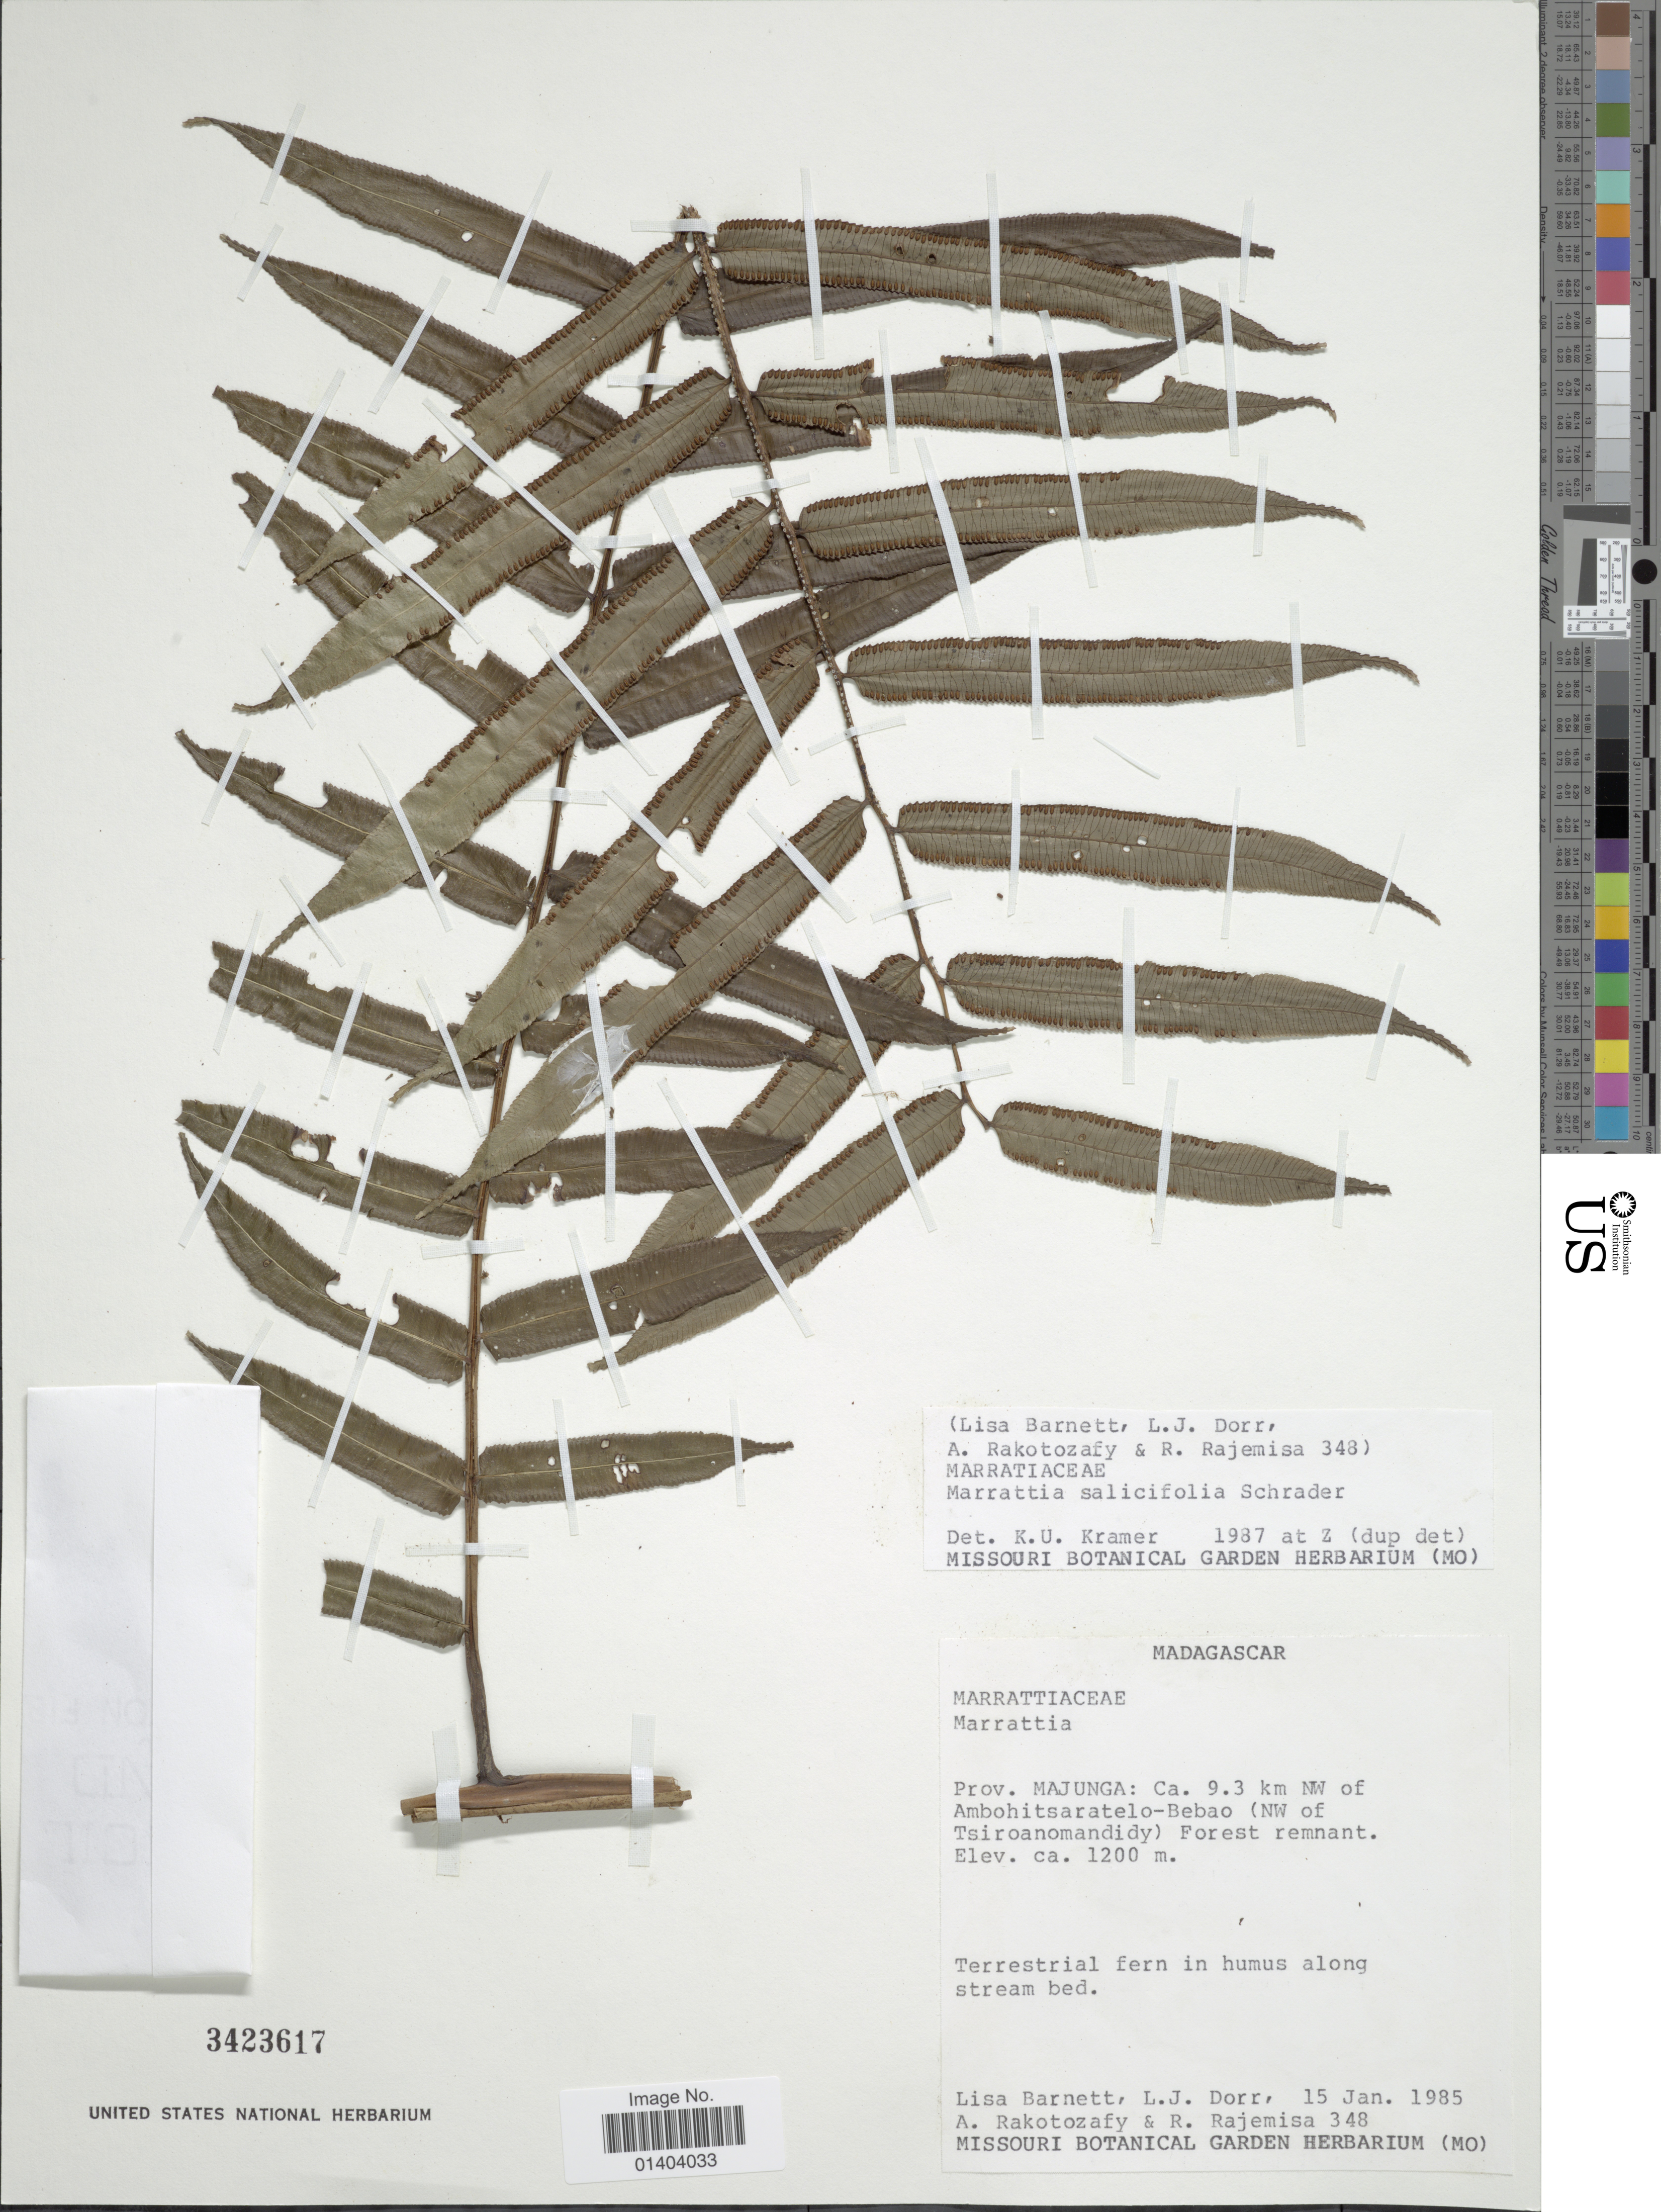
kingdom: Plantae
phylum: Tracheophyta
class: Polypodiopsida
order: Marattiales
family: Marattiaceae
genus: Ptisana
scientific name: Ptisana fraxinea var. salicifolia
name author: (Schrad.) Murdock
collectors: L. C. Barnett, L. J. Dorr, A. Rakotozafy & R. Rajemisa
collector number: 348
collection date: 1985-01-15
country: Madagascar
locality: Prov. Majunga: Ca. 9.3 km NW of Ambohitsaratelo-bebao (NW of Tsiroanomandidy)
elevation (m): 1200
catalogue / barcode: US 3423617